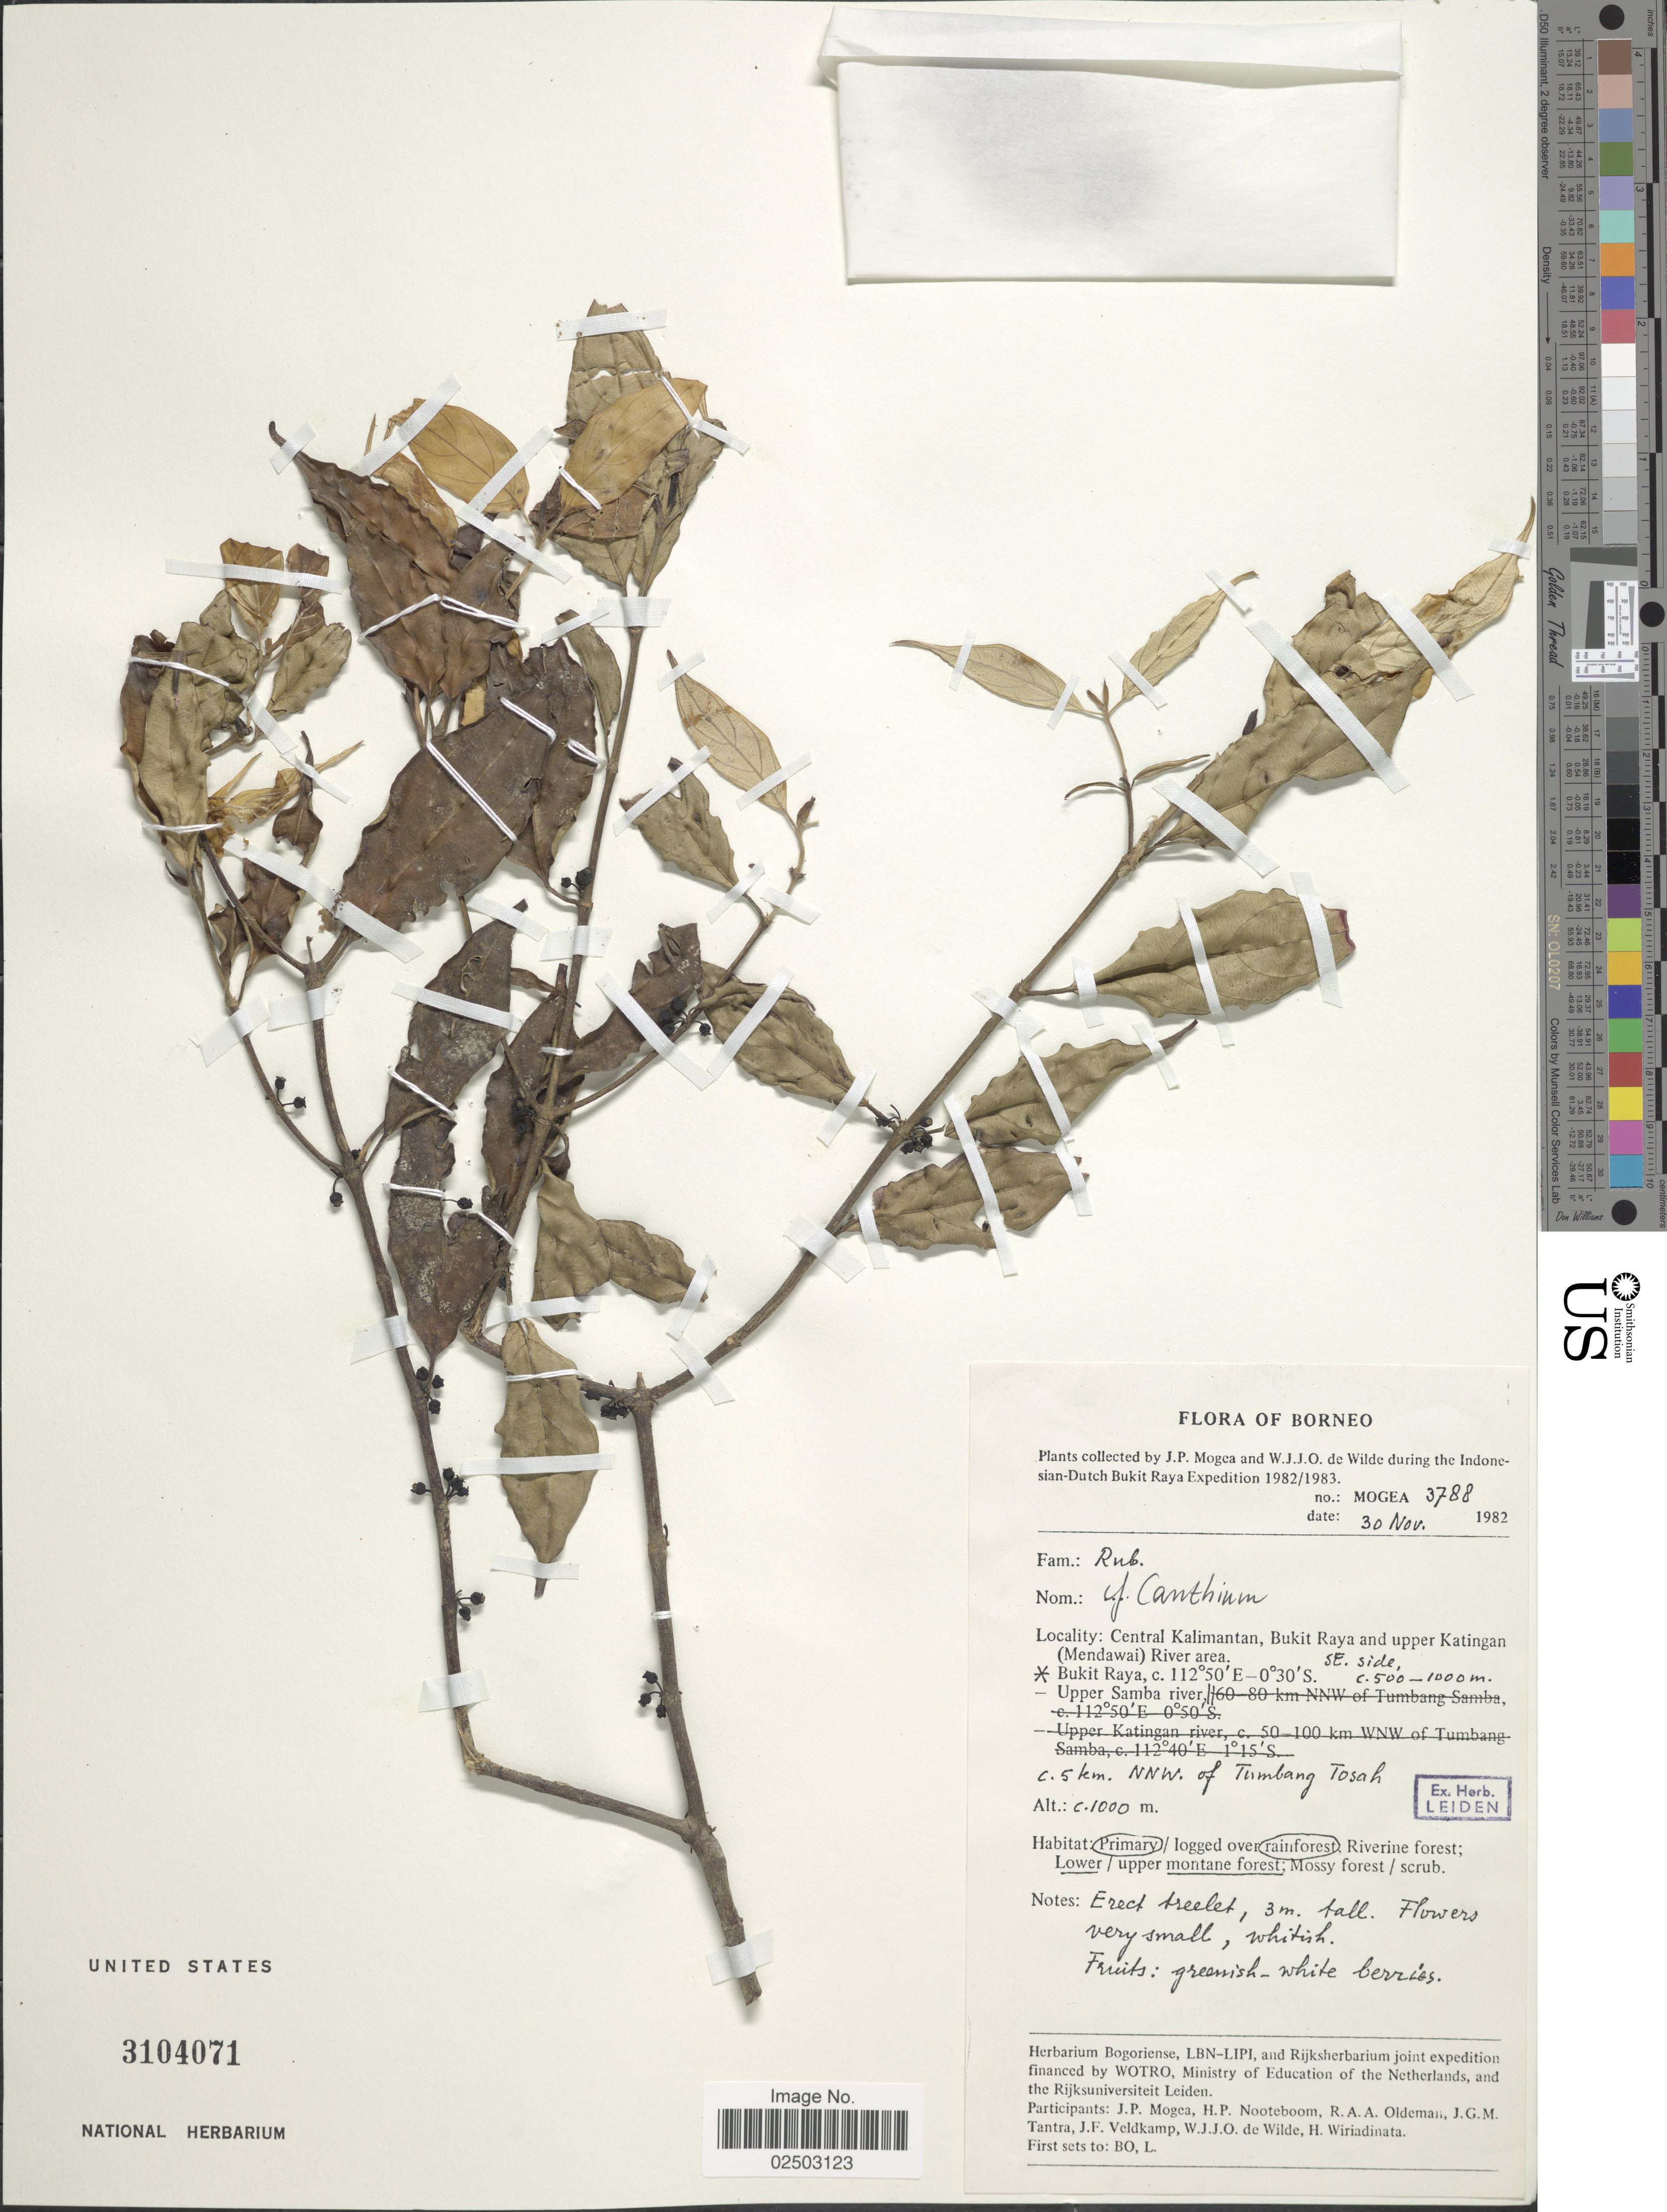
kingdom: Plantae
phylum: Tracheophyta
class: Magnoliopsida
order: Gentianales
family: Rubiaceae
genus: Bridsonia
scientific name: Bridsonia chamaedendrum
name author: (Kuntze) Verstraete & A.E. van Wyk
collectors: J. Mogea & W. J. de Wilde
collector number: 3788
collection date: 1982-11-30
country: Indonesia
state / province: Kalimantan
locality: Borneo, Central Kalimantan, Bukit Raya and upper Katingan (Mendawai) River area, Bukit Raya, SE. side, c.5km. NNW. of Tumbung Tosah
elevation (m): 500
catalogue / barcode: US 3104071